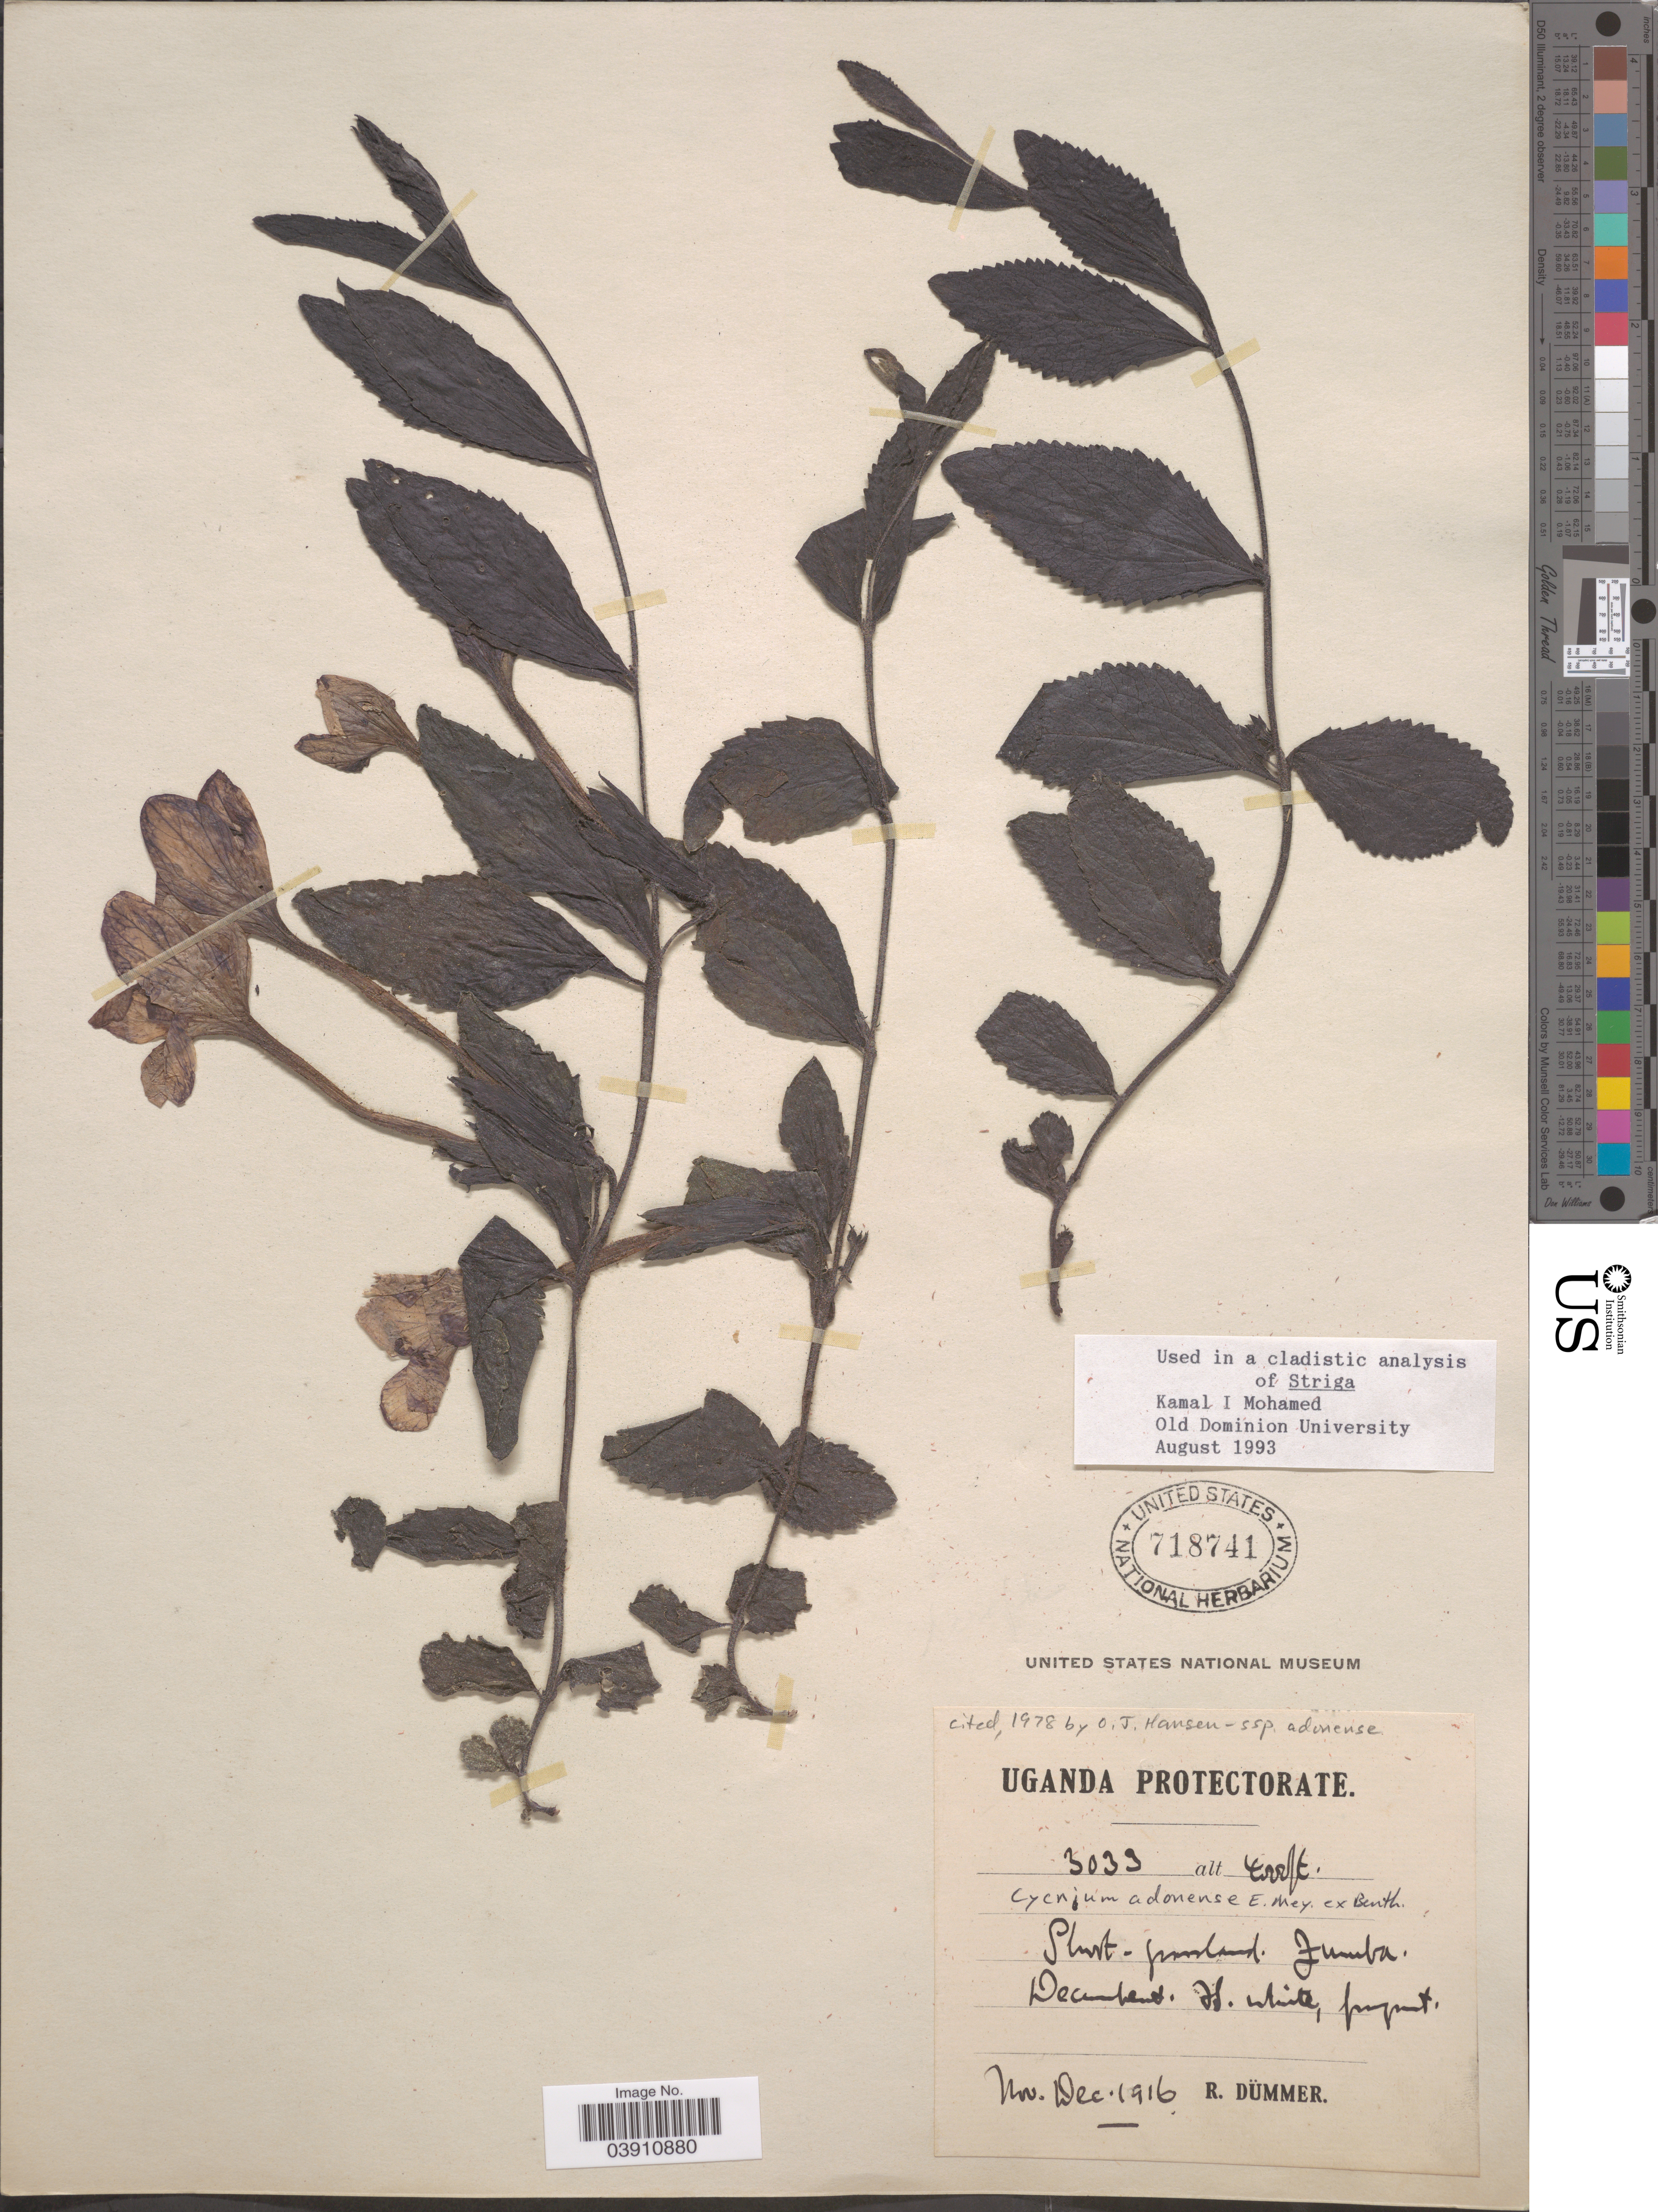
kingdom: Plantae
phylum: Tracheophyta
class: Magnoliopsida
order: Lamiales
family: Orobanchaceae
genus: Cycnium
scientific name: Cycnium adonense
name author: E. Mey. ex Benth.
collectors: R. A. Dümmer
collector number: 3033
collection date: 1916-11/1916-12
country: Uganda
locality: Uganda Protectorate. Jumba.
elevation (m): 1219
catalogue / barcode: US 718741